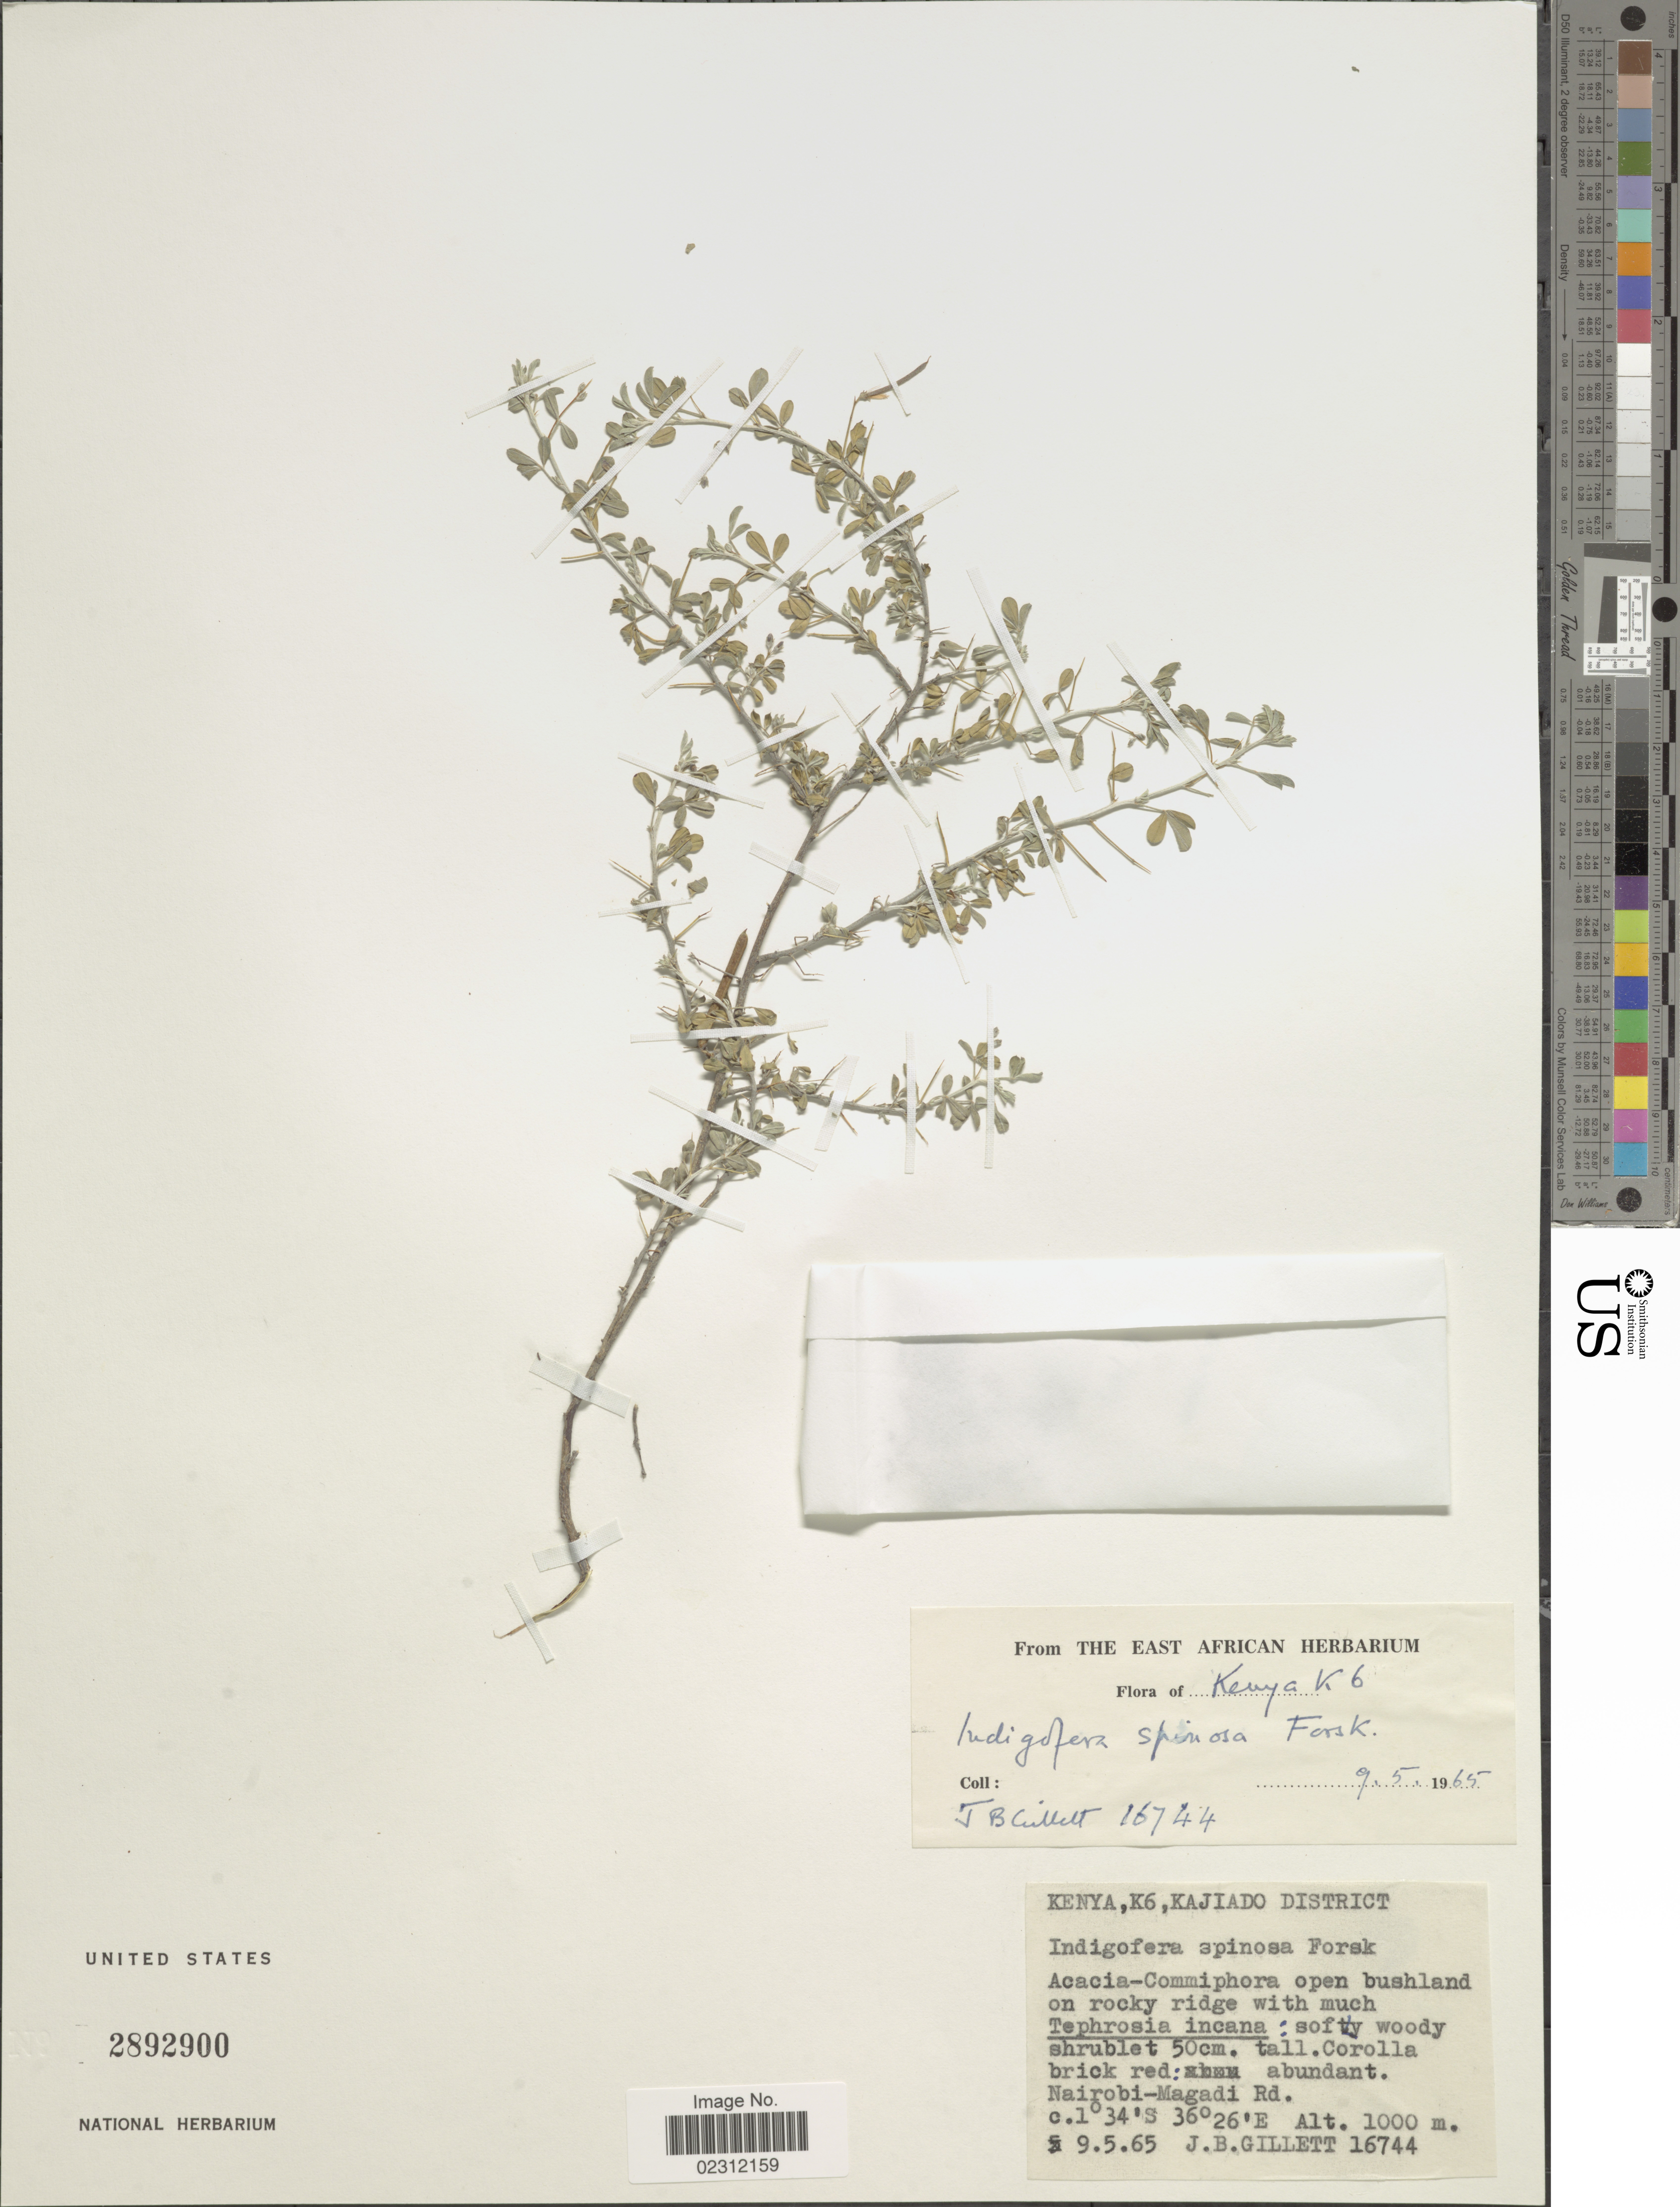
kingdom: Plantae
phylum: Tracheophyta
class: Magnoliopsida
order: Fabales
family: Fabaceae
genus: Indigofera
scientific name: Indigofera spinosa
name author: Forssk.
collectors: J. B. Gillett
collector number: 16744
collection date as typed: Transcribed d/m/y: 9/5/65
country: Kenya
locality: Kajiado District, Nairobi-Magadi Rd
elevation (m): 1000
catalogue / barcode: US 2892900